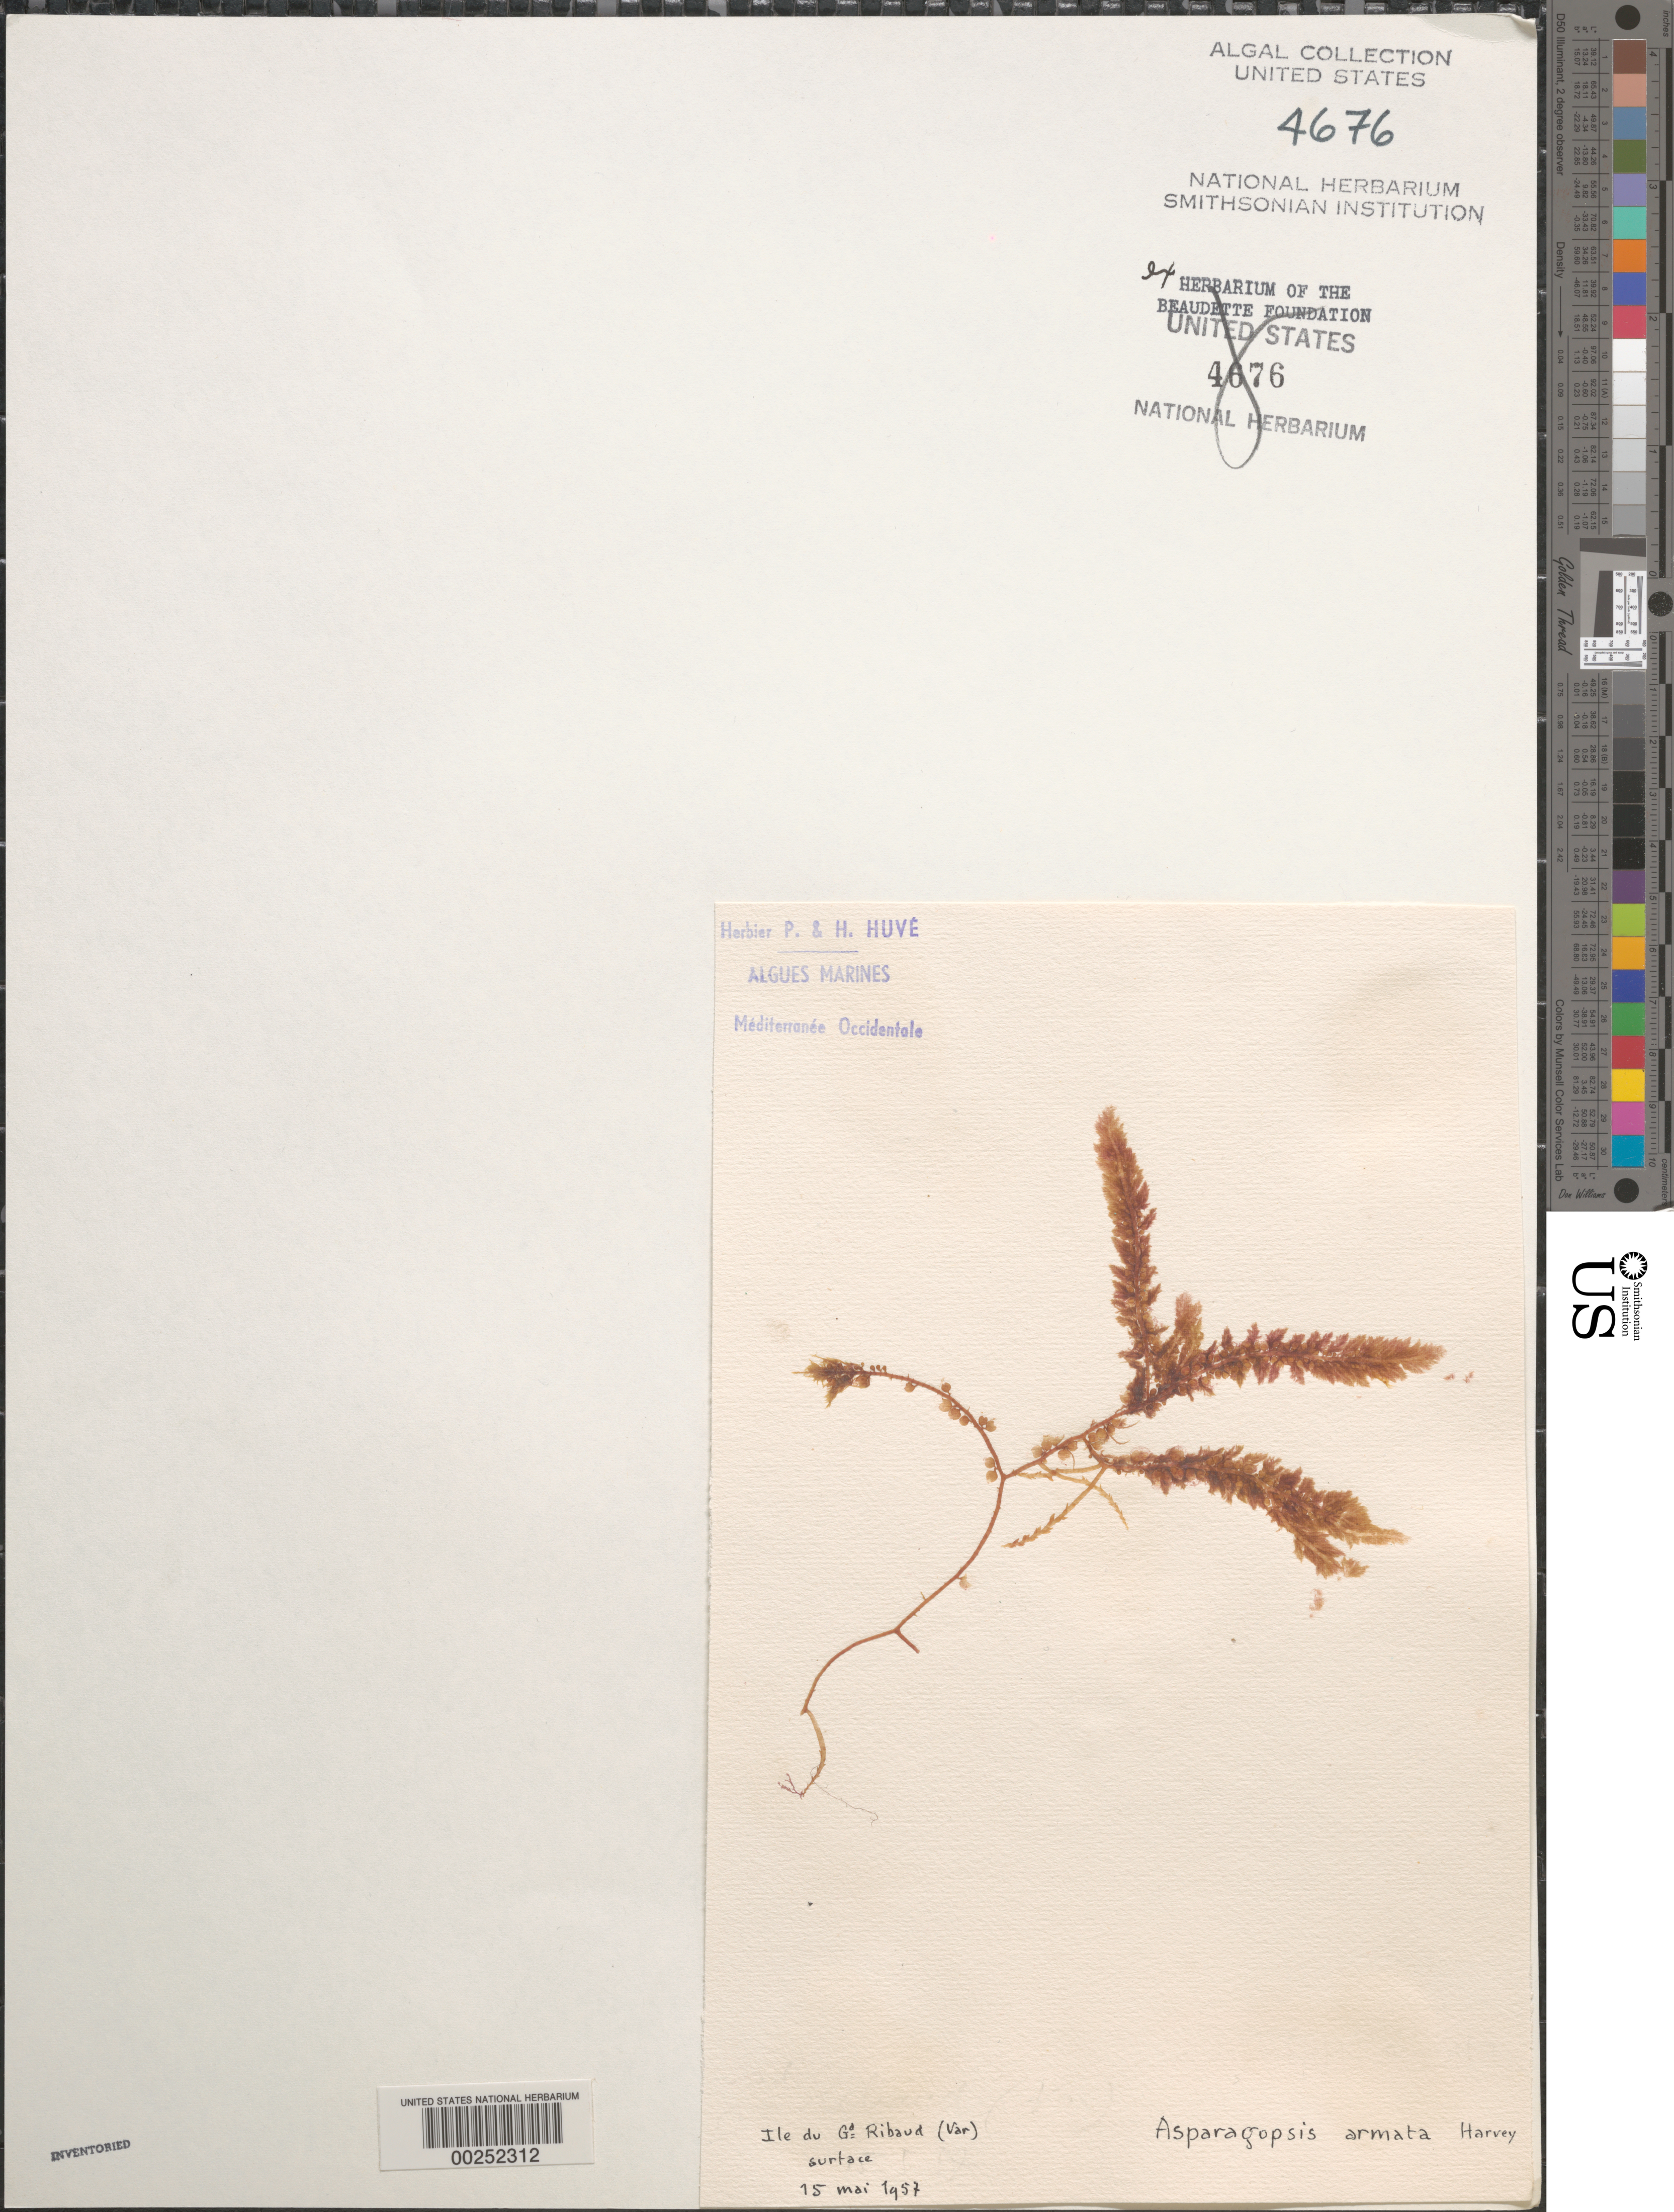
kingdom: Plantae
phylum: Rhodophyta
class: Florideophyceae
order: Bonnemaisoniales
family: Bonnemaisoniaceae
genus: Asparagopsis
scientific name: Asparagopsis armata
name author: Harv.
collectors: P. Huve & H. Huve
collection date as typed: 15 May 1957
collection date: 1957-05-15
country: France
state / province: Provence-Alpes-Côte d'Azur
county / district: Var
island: Ile du Grand Ribaud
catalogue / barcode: US 4676